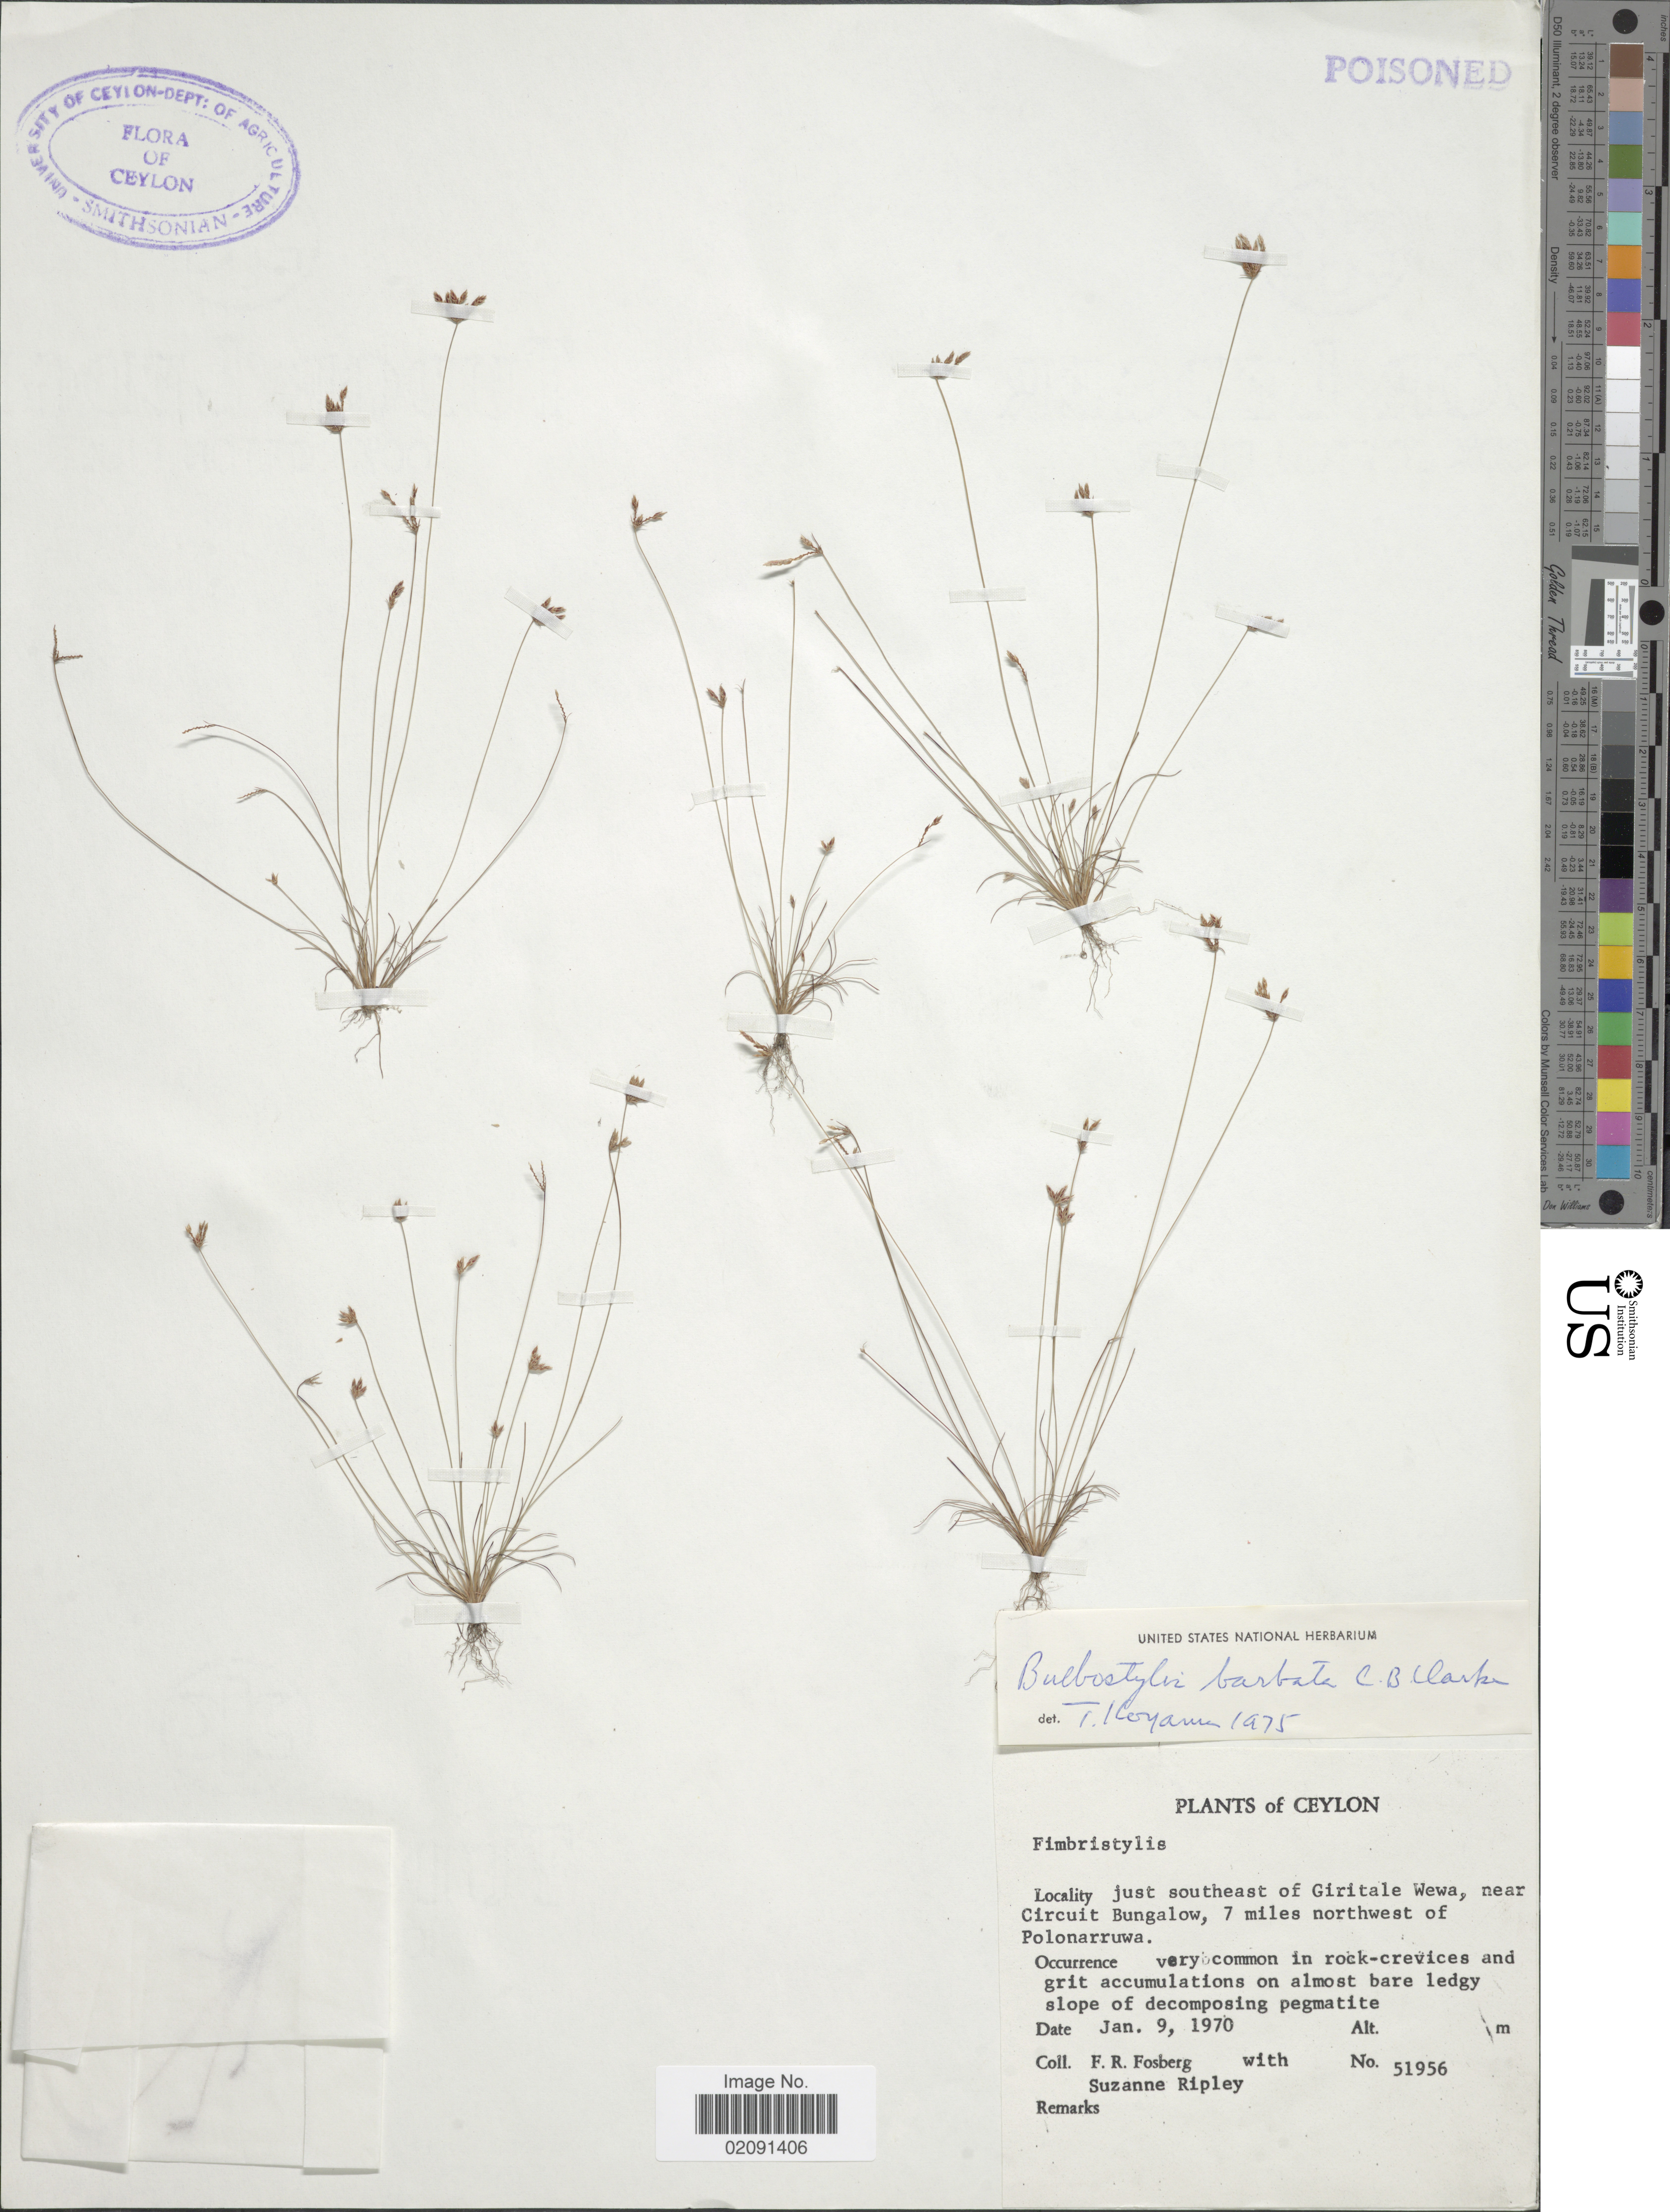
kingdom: Plantae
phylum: Tracheophyta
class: Liliopsida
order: Poales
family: Cyperaceae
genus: Bulbostylis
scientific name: Bulbostylis barbata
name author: (Rottb.) C.B. Clarke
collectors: F. R. Fosberg & S. Ripley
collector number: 51956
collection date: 1970-01-09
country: Sri Lanka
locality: Ceylon, just southeast of Giritale Wewa, near Circuit Bungalow, 7 miles northwest of Polonarruwa.